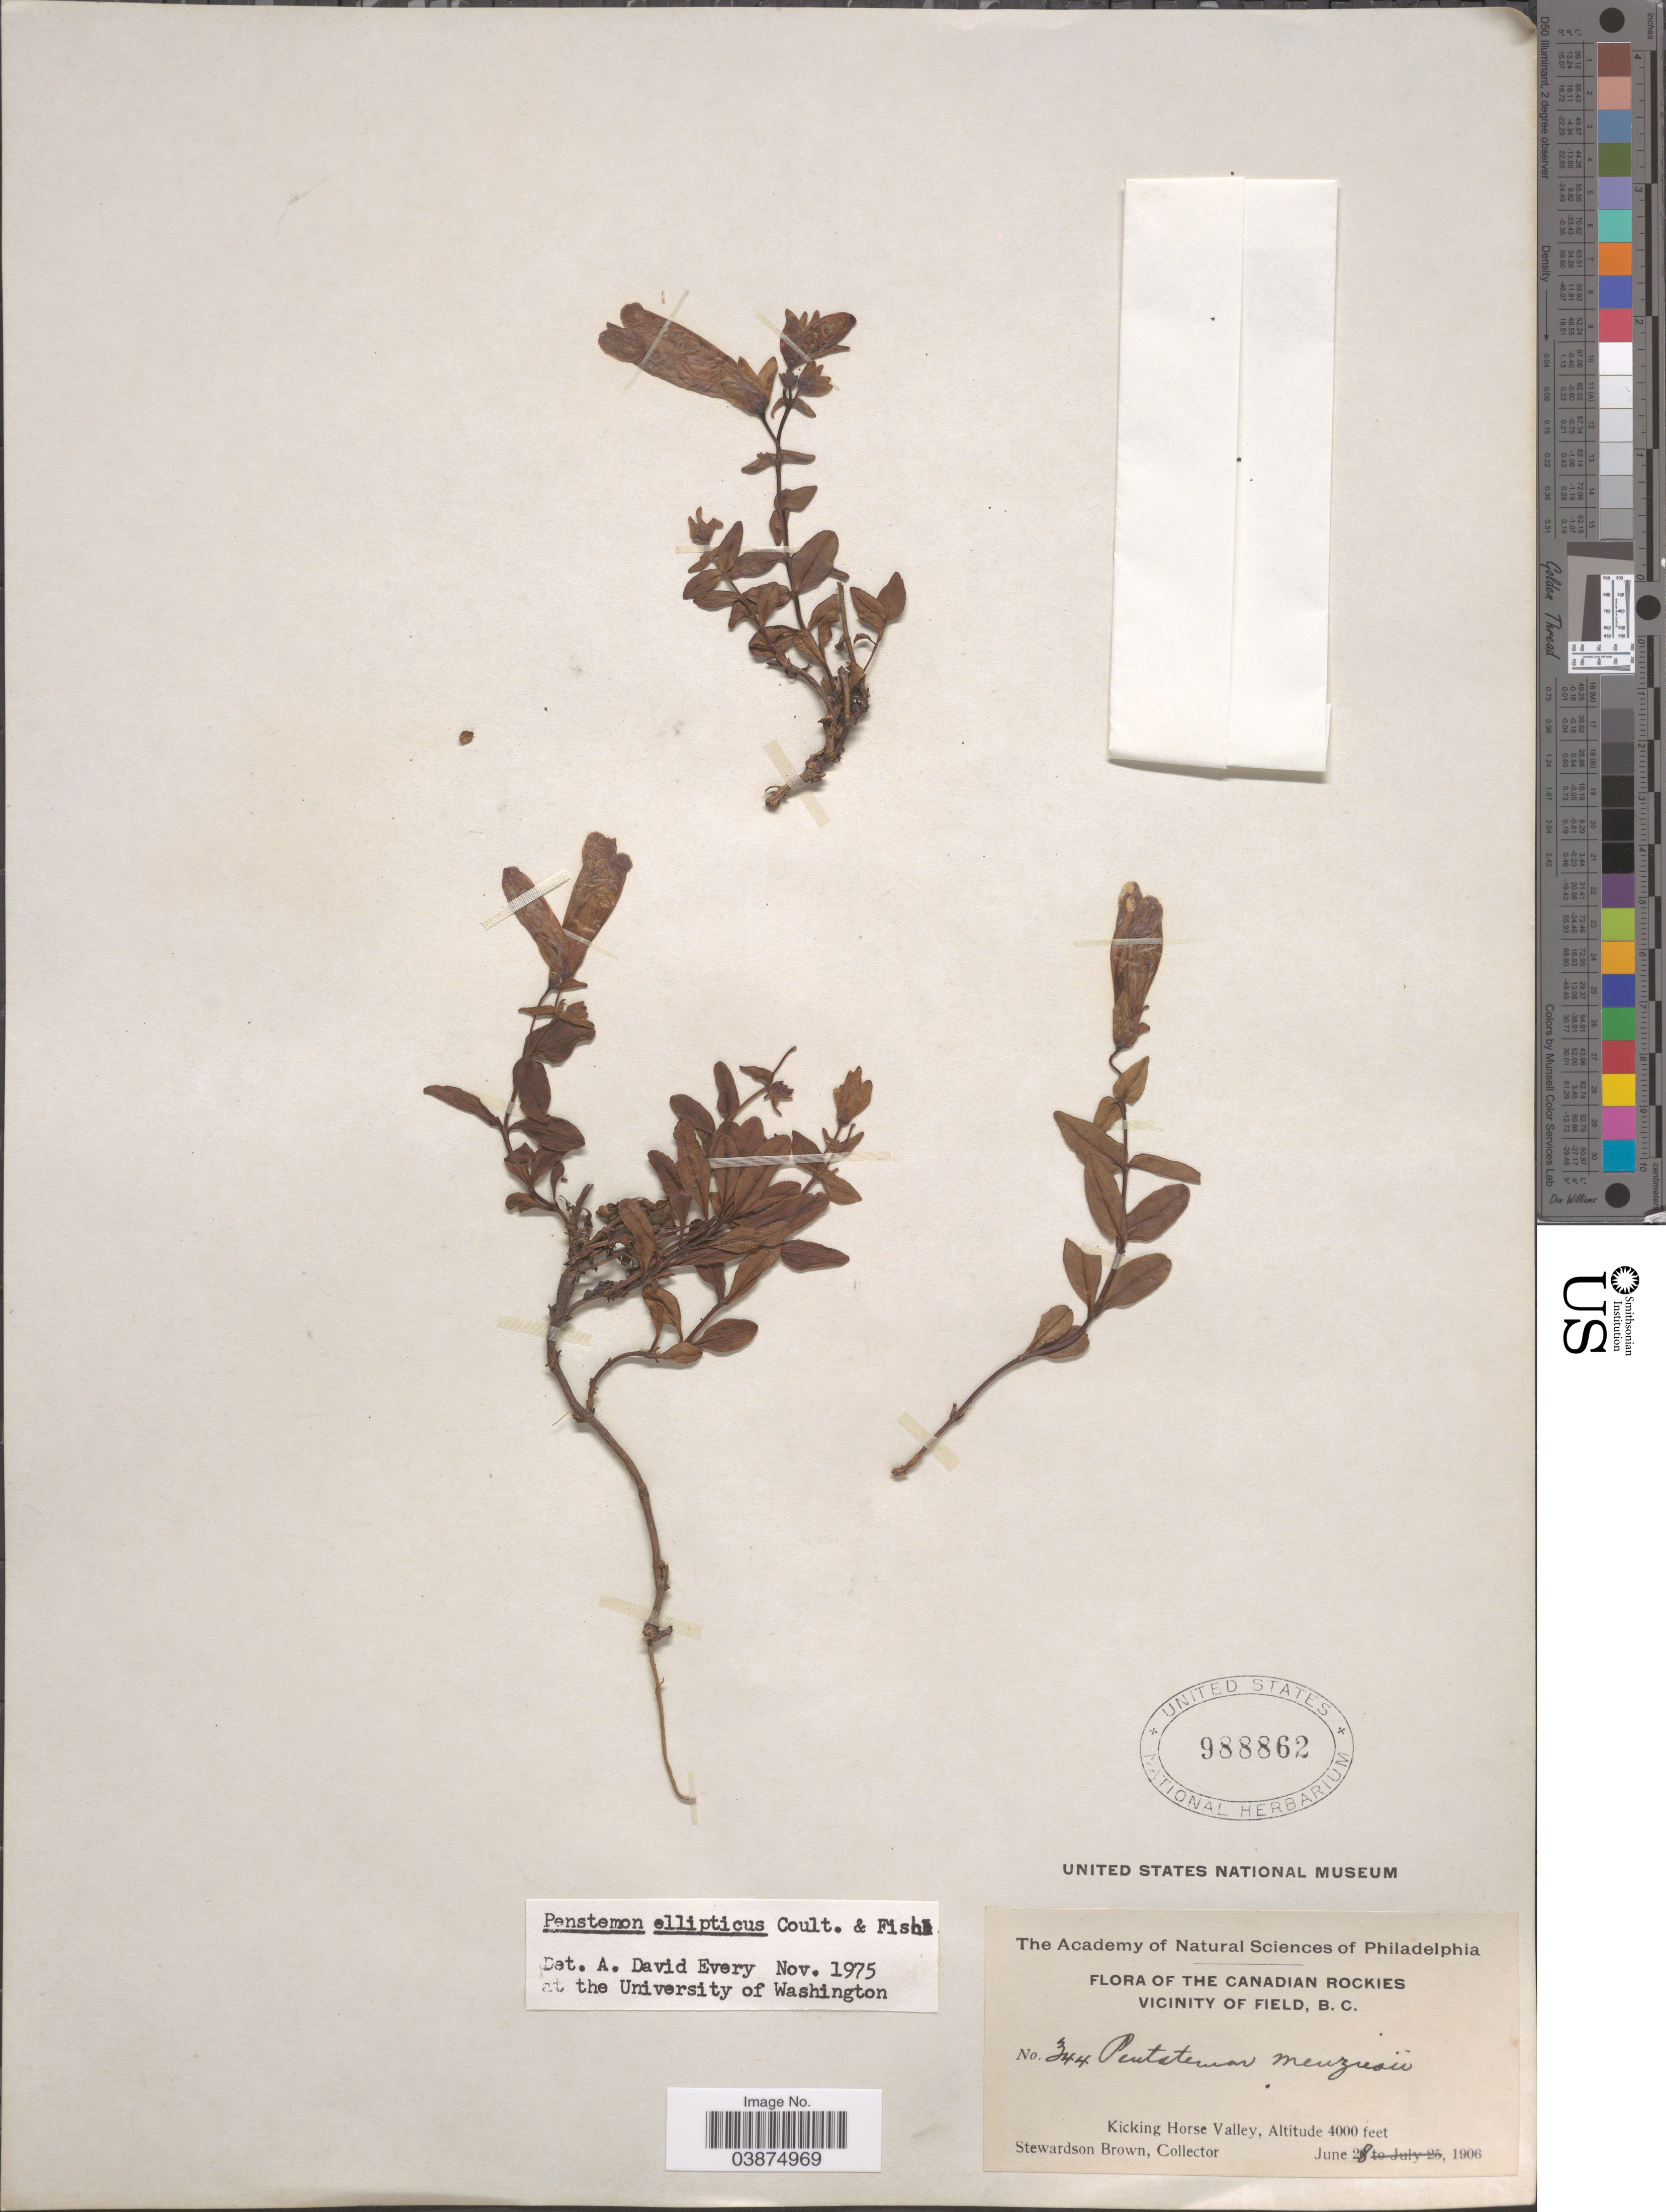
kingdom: Plantae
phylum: Tracheophyta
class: Magnoliopsida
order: Lamiales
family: Plantaginaceae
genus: Penstemon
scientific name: Penstemon ellipticus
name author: Greene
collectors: S. Brown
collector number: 344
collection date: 1906-06-28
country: Canada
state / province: British Columbia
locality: The Canadian Rockies, Vicinity of Field. Kicking Horse Valley.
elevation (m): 1219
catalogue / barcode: US 988862